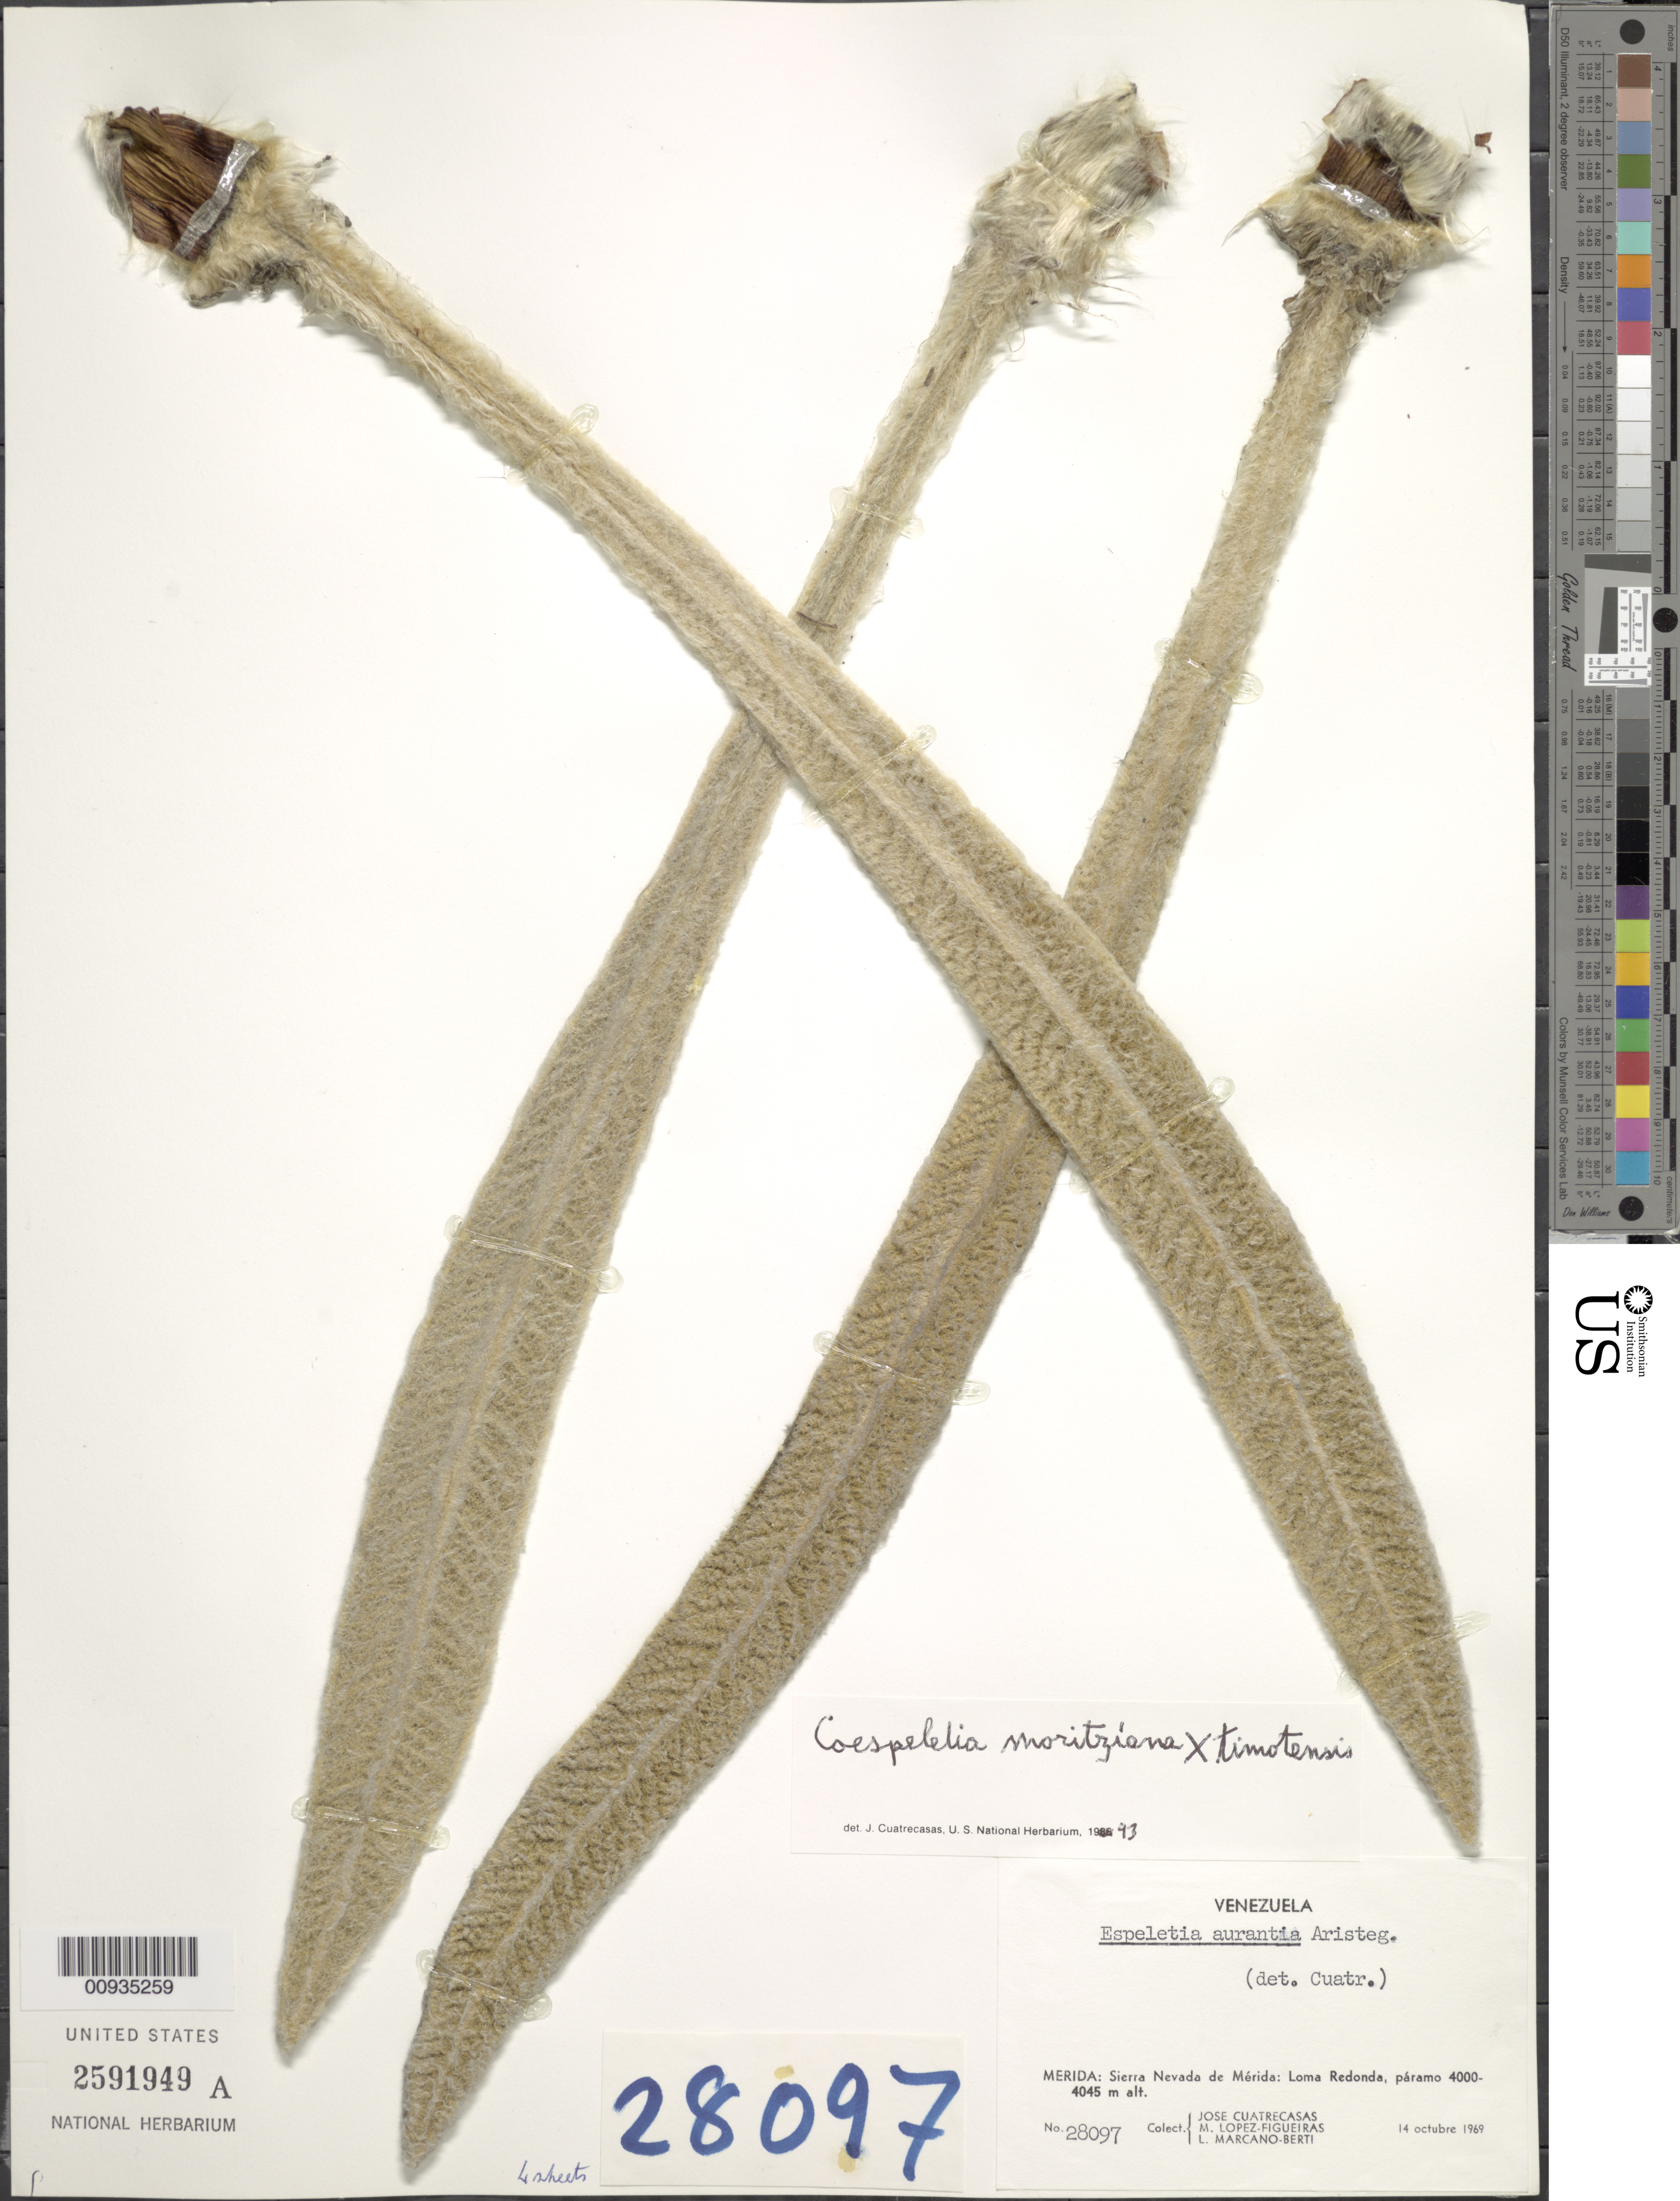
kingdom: Plantae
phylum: Tracheophyta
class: Magnoliopsida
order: Asterales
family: Asteraceae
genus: Coespeletia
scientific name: Coespeletia moritziana x C. timotensis (Cuatrec.) Cuatrec.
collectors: J. Cuatrecasas, M. López Figueiras & L. Marcano-Berti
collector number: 28097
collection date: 1969-10-14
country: Venezuela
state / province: Mérida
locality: Sierra Nevada de Merida: Loma Redonda, paramo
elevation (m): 4000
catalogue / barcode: US 2591949A